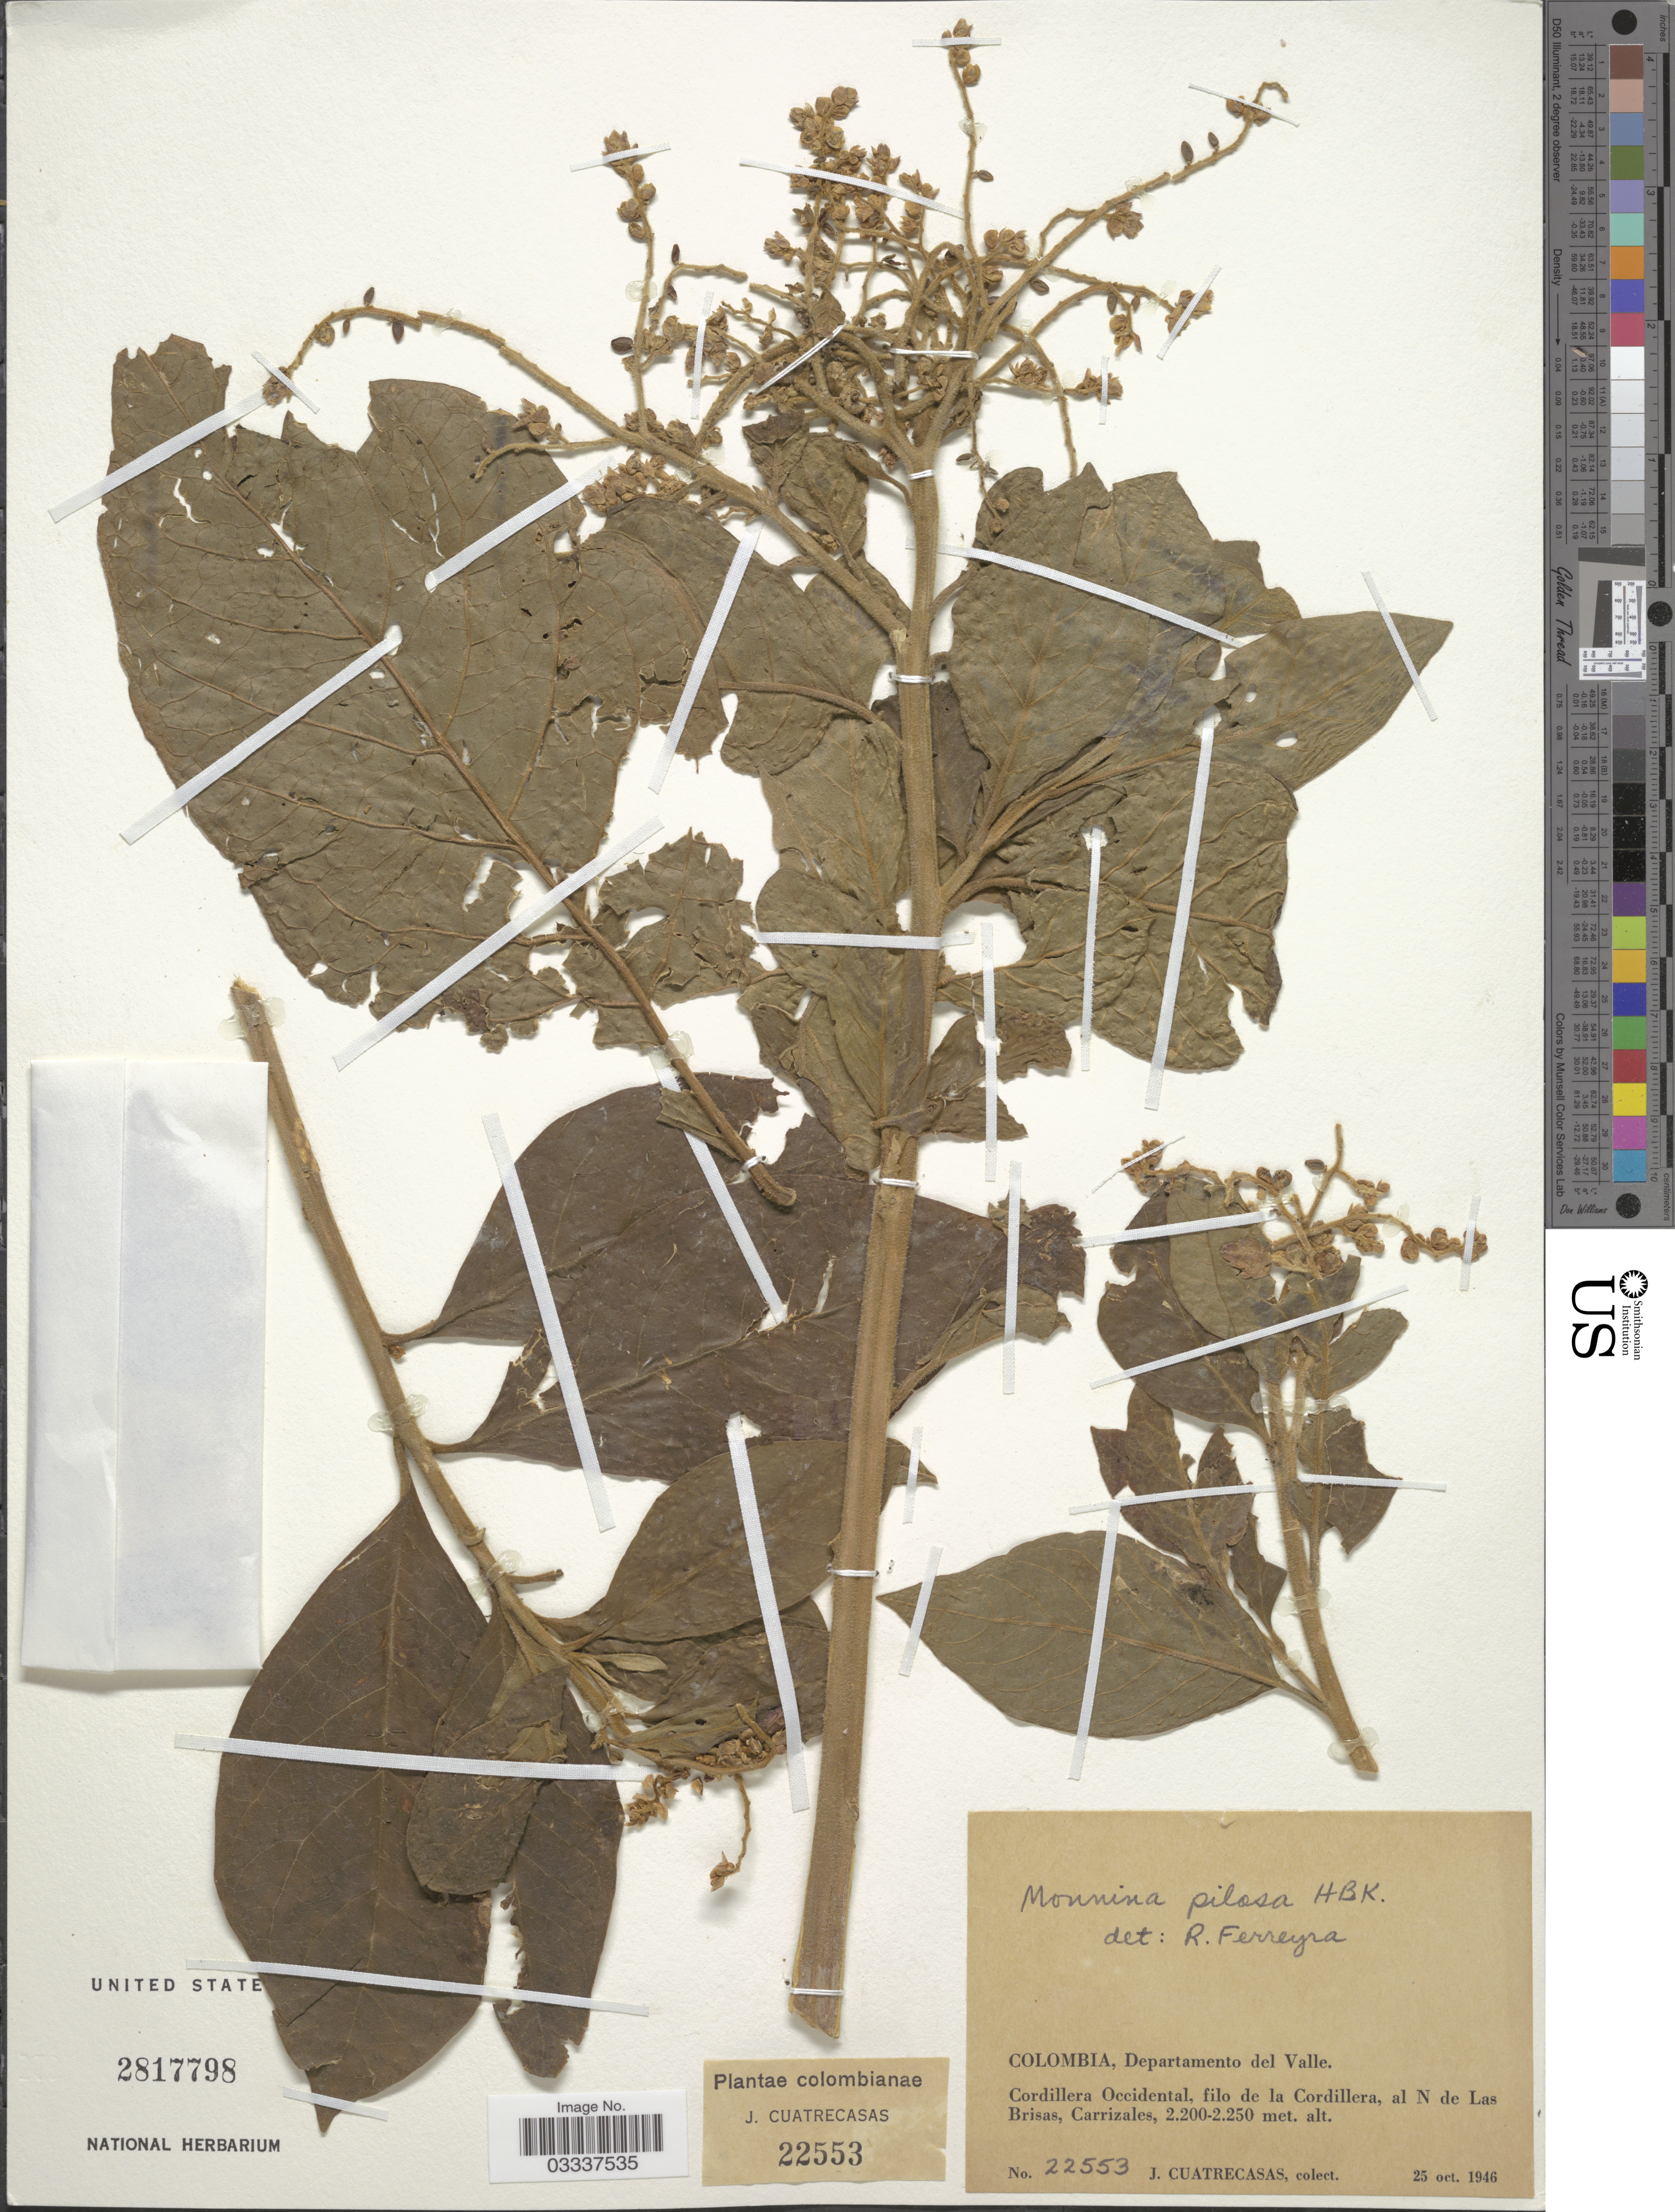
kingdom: Plantae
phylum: Tracheophyta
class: Magnoliopsida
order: Fabales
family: Polygalaceae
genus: Monnina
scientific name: Monnina hirta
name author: (Bonpl.) B. Eriksen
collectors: J. Cuatrecasas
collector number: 22553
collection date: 1946-10-25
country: Colombia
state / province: Valle del Cauca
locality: Departamento del Valle. Cordillera Occidental, filo de la Cordillera, al N de Las Brisas, Carrizales.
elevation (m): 2200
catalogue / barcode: US 2817798